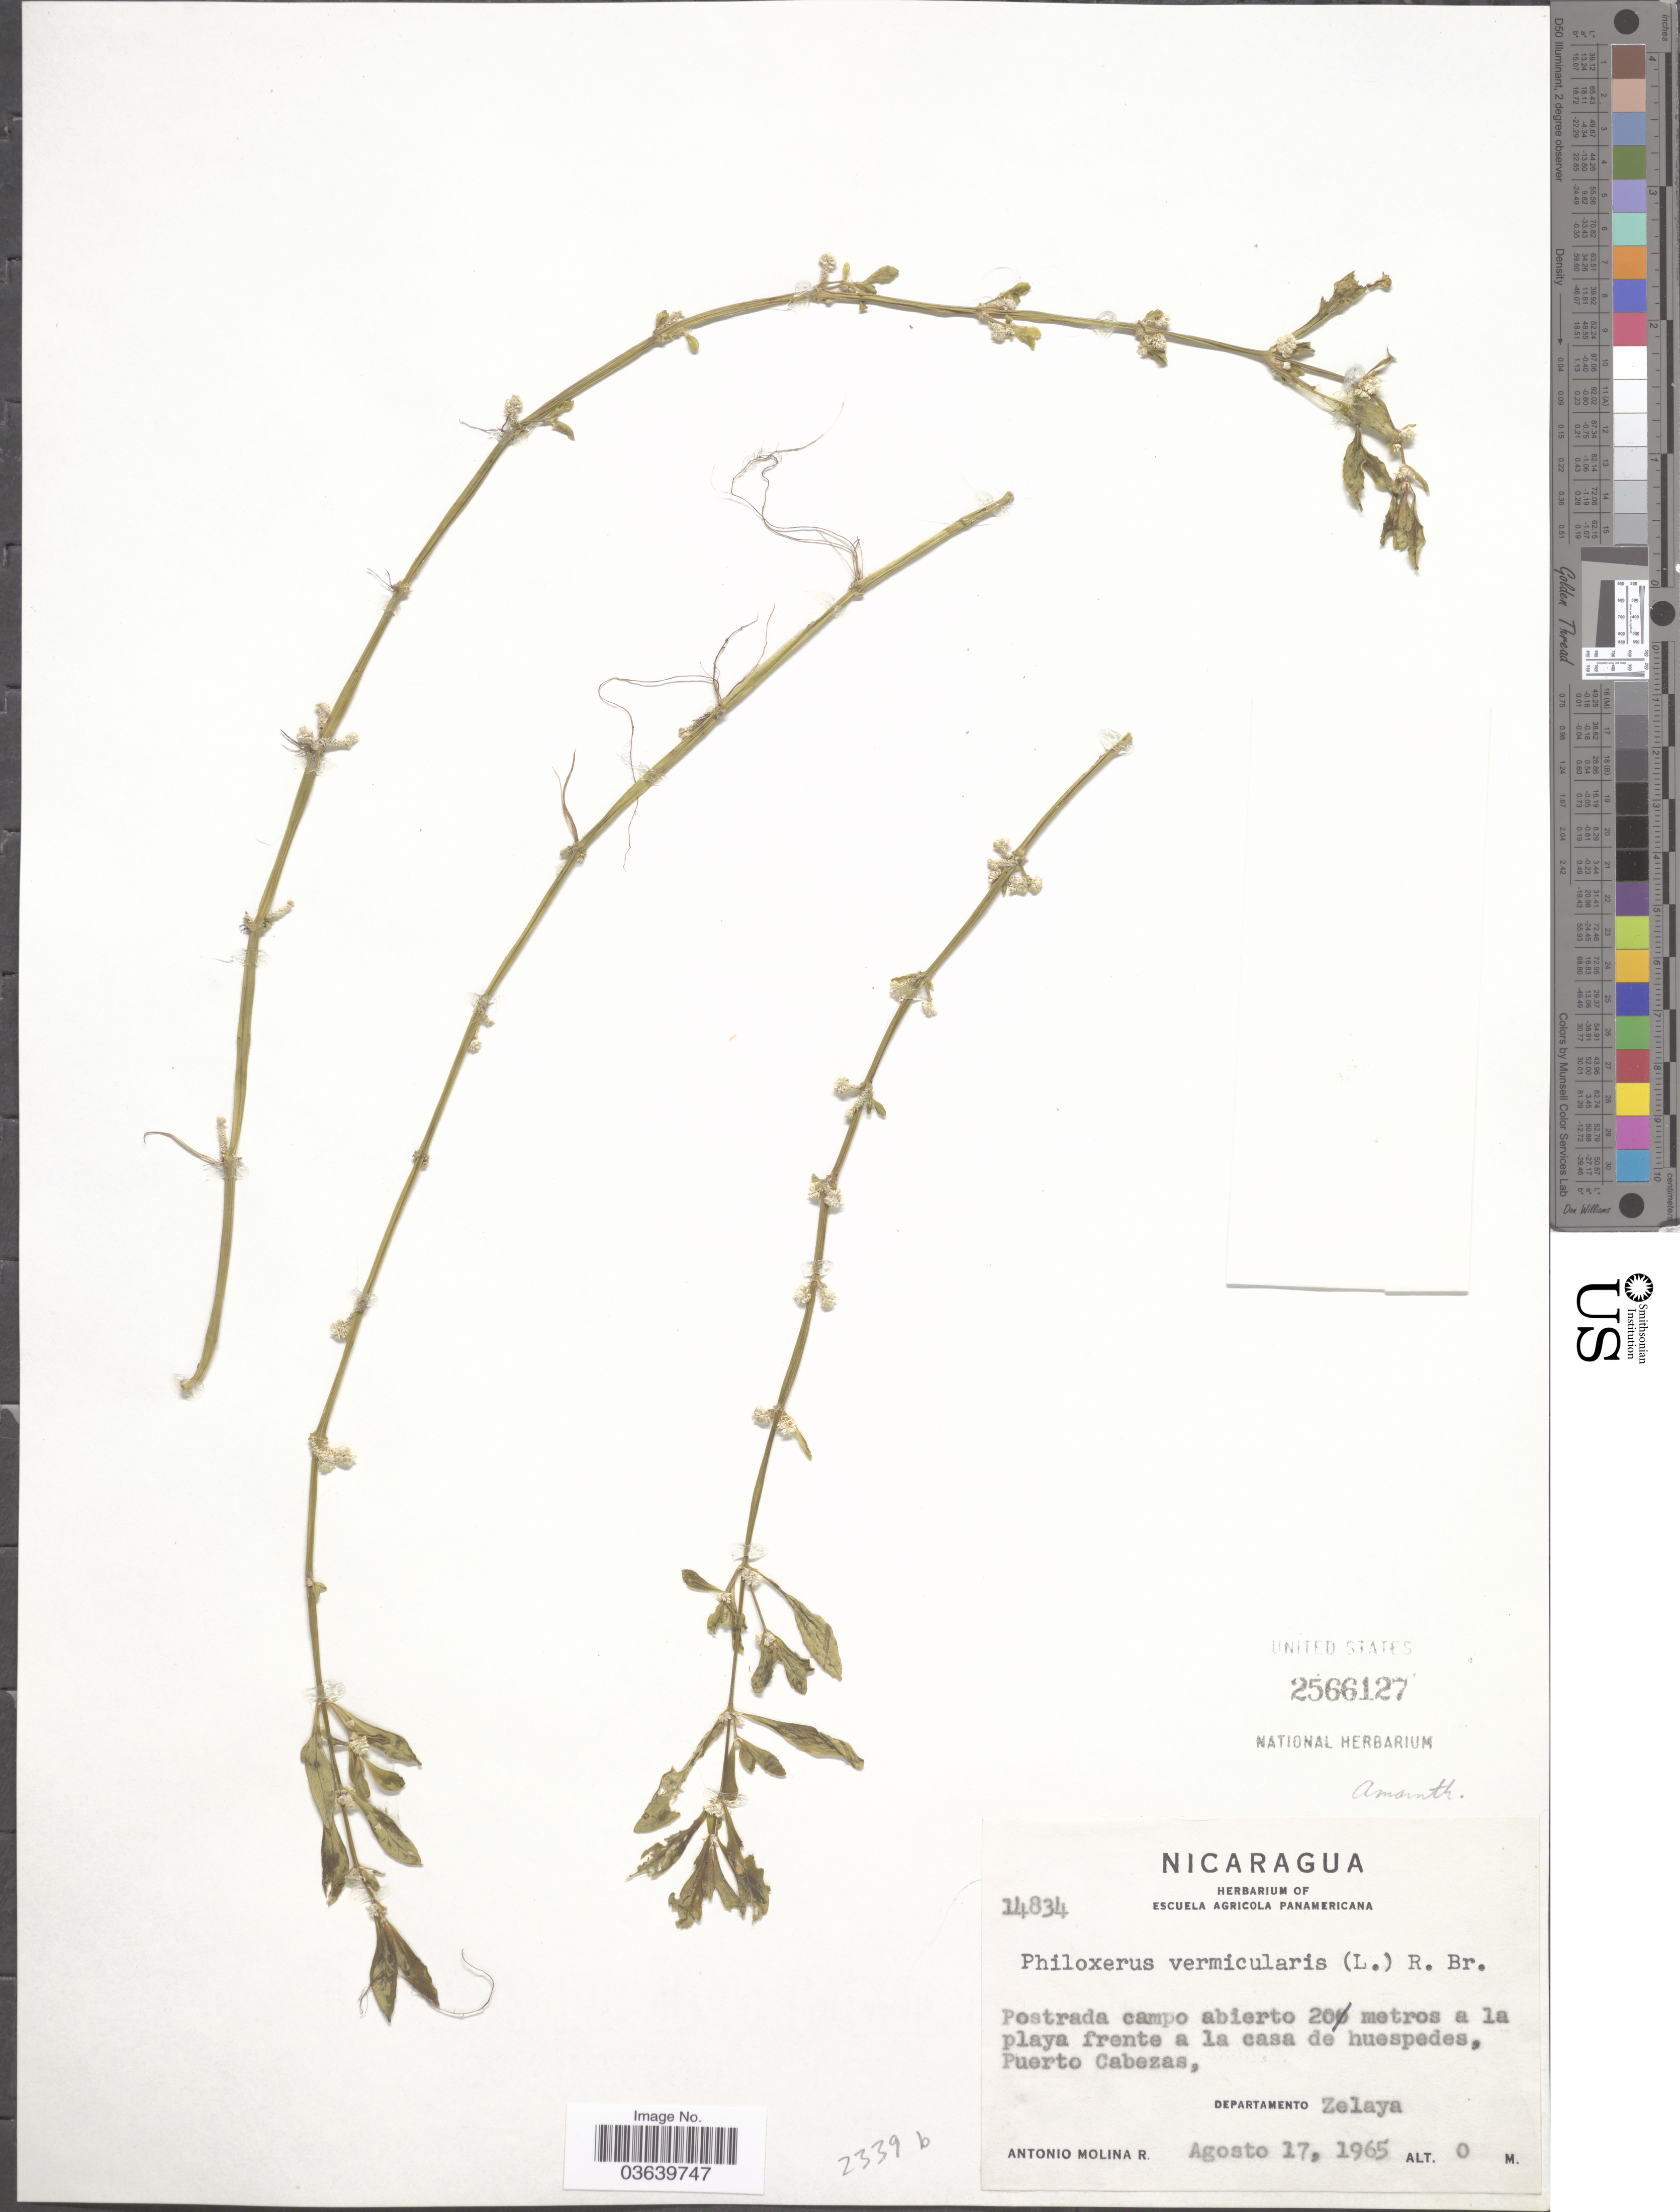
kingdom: Plantae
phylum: Tracheophyta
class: Magnoliopsida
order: Caryophyllales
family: Amaranthaceae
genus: Alternanthera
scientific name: Alternanthera sessilis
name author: (L.) DC.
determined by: Strong, Mark T., (BOT), Smithsonian Institution - National Museum of Natural History (UNITED STATES)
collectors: A. Molina R.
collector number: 14834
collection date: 1965-08-17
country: Nicaragua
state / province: Atlántico Norte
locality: Postrada campo abierto 20 metros a la playa frente a la casa de huespedes, Puerto Cabezas, Departamento Zelaya.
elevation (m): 0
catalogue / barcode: US 2566127